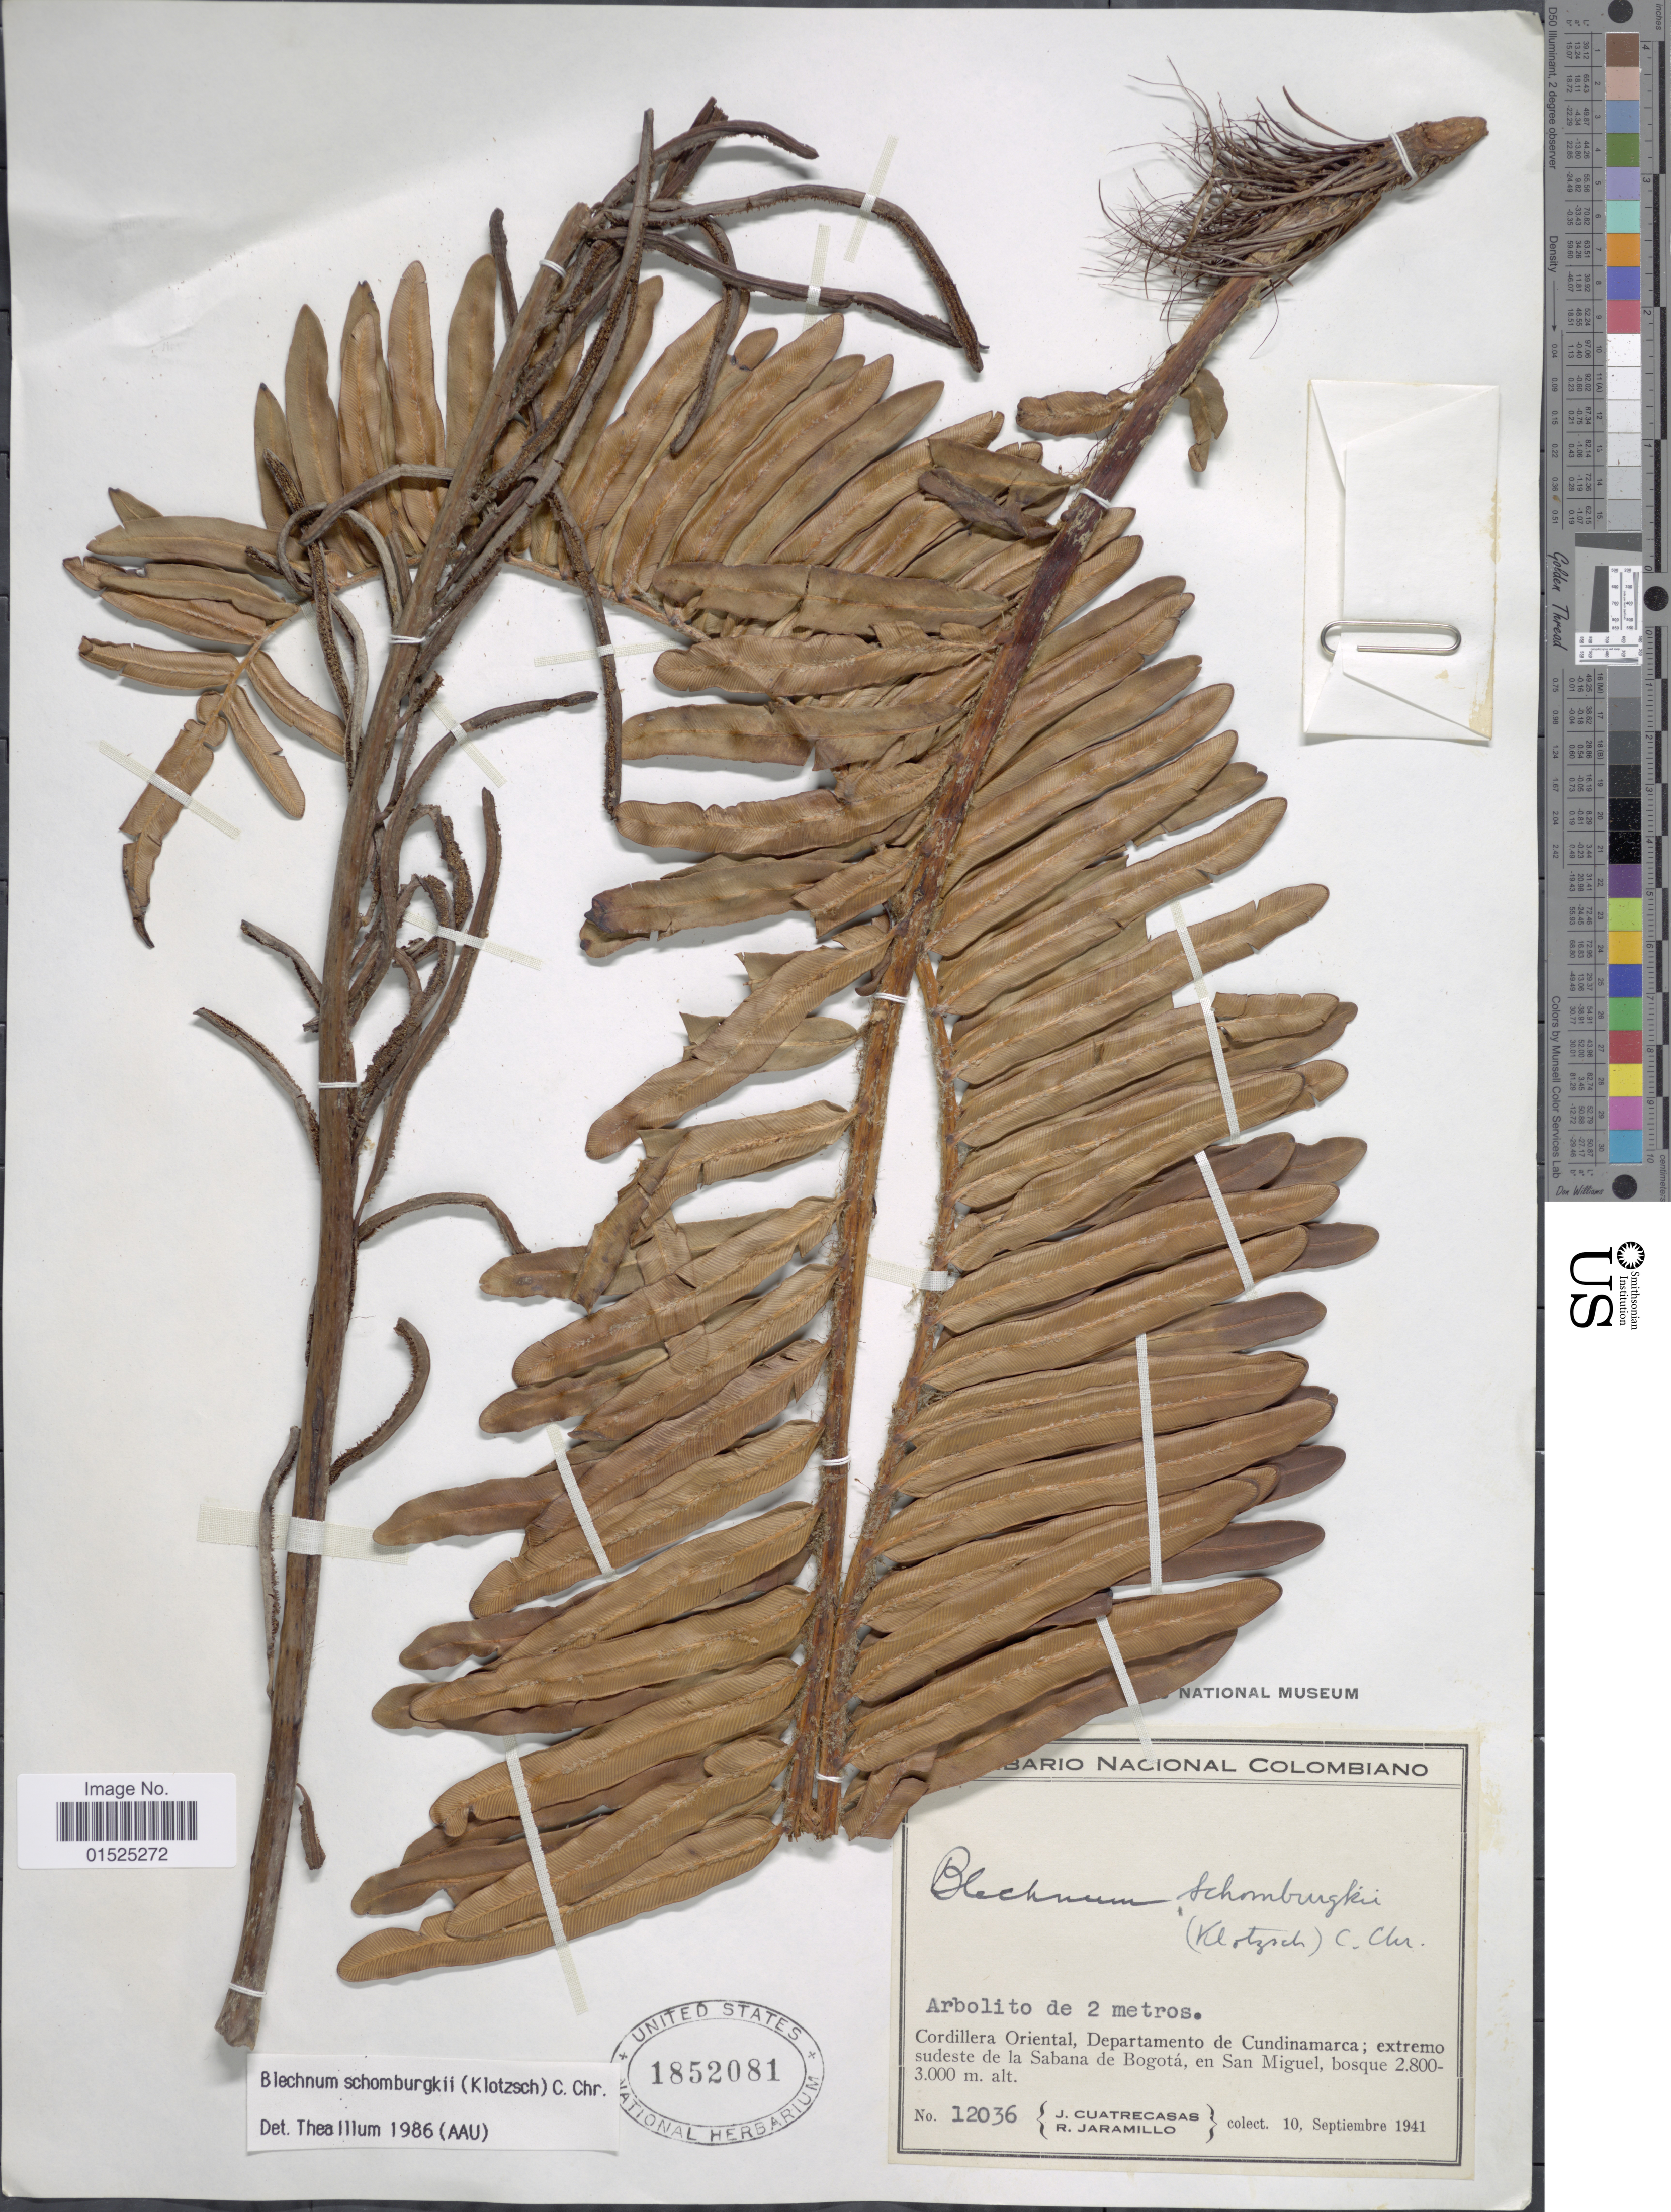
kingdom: Plantae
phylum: Tracheophyta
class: Polypodiopsida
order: Polypodiales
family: Blechnaceae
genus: Blechnum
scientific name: Blechnum auratum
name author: (Fée) R.M. Tryon & Stolze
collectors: J. Cuatrecasas & R. Jaramillo M.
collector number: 12036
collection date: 1941-09-10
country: Colombia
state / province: Cundinamarca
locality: Extremo sudeste de la Sabana de Bogota, en San Miquel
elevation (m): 2800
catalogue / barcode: US 1852081